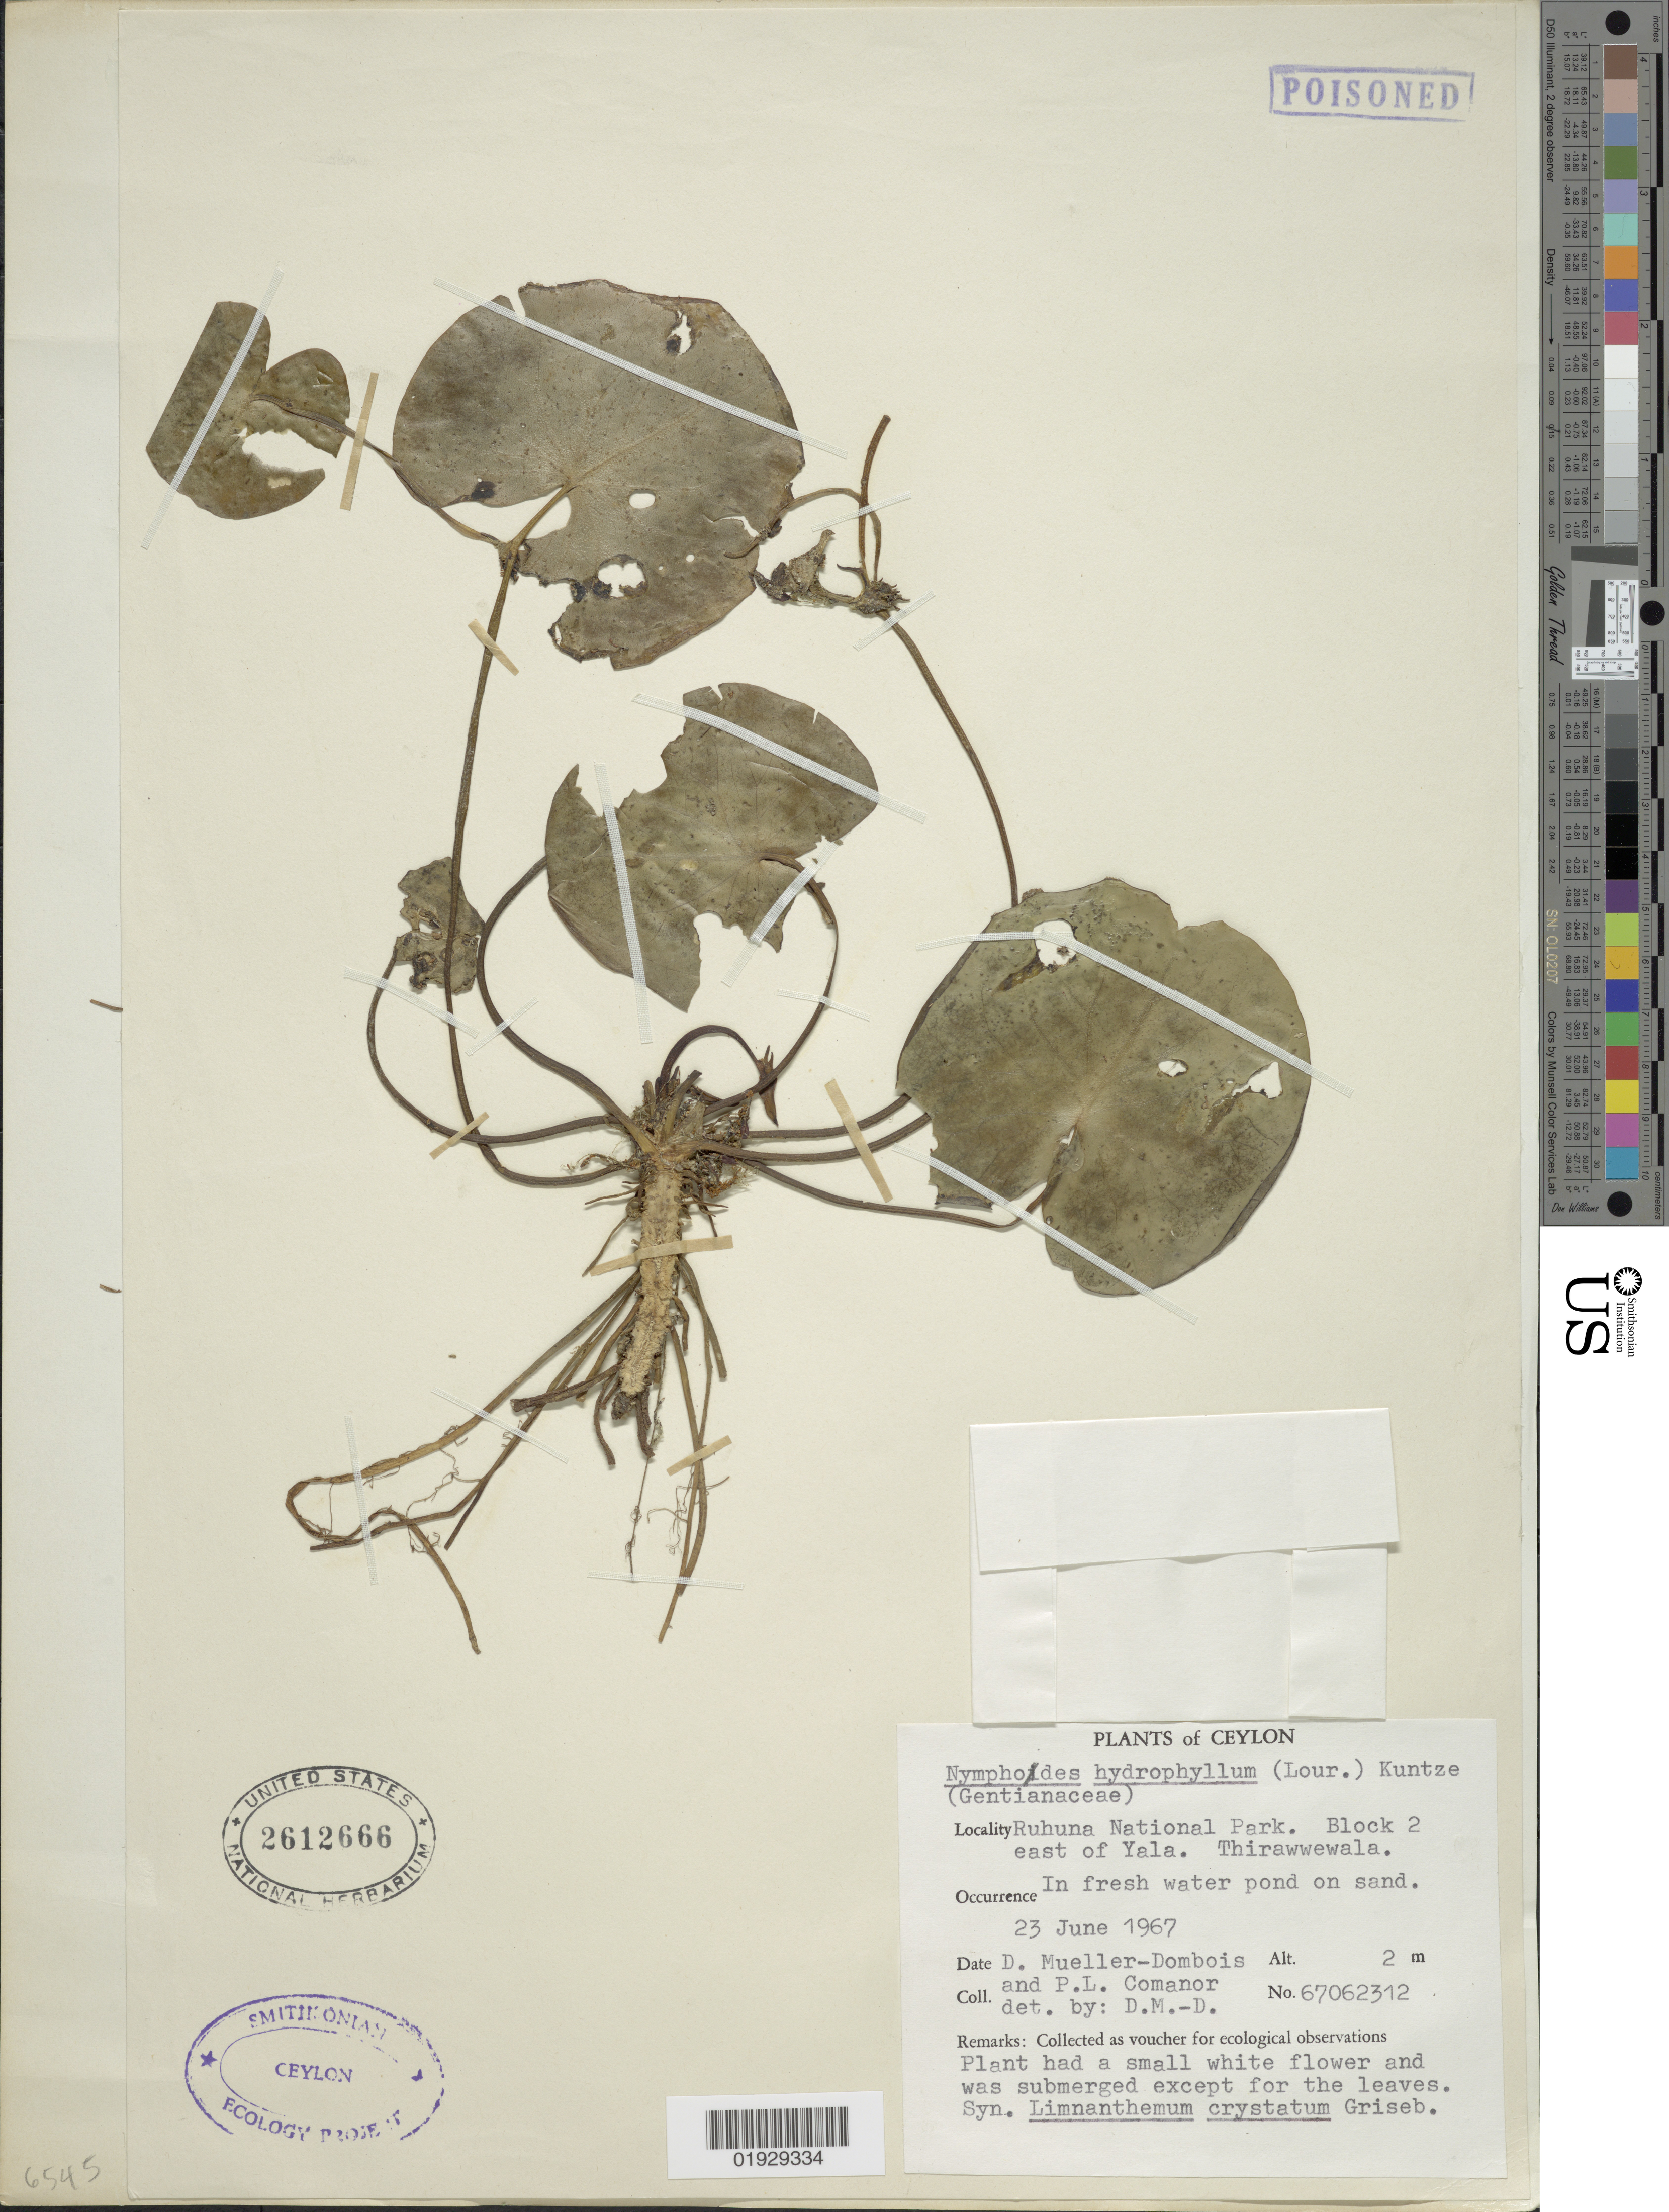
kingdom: Plantae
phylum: Tracheophyta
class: Magnoliopsida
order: Asterales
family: Menyanthaceae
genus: Nymphoides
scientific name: Nymphoides hydrophylla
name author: (Lour.) Kuntze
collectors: D. Mueller-Dombois & P. Comanor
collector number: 67062312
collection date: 1967-06-23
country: Sri Lanka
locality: Ceylon. Ruhuna National Park. Block 2 east of Yala. Thirawwewala.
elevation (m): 2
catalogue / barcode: US 2612666